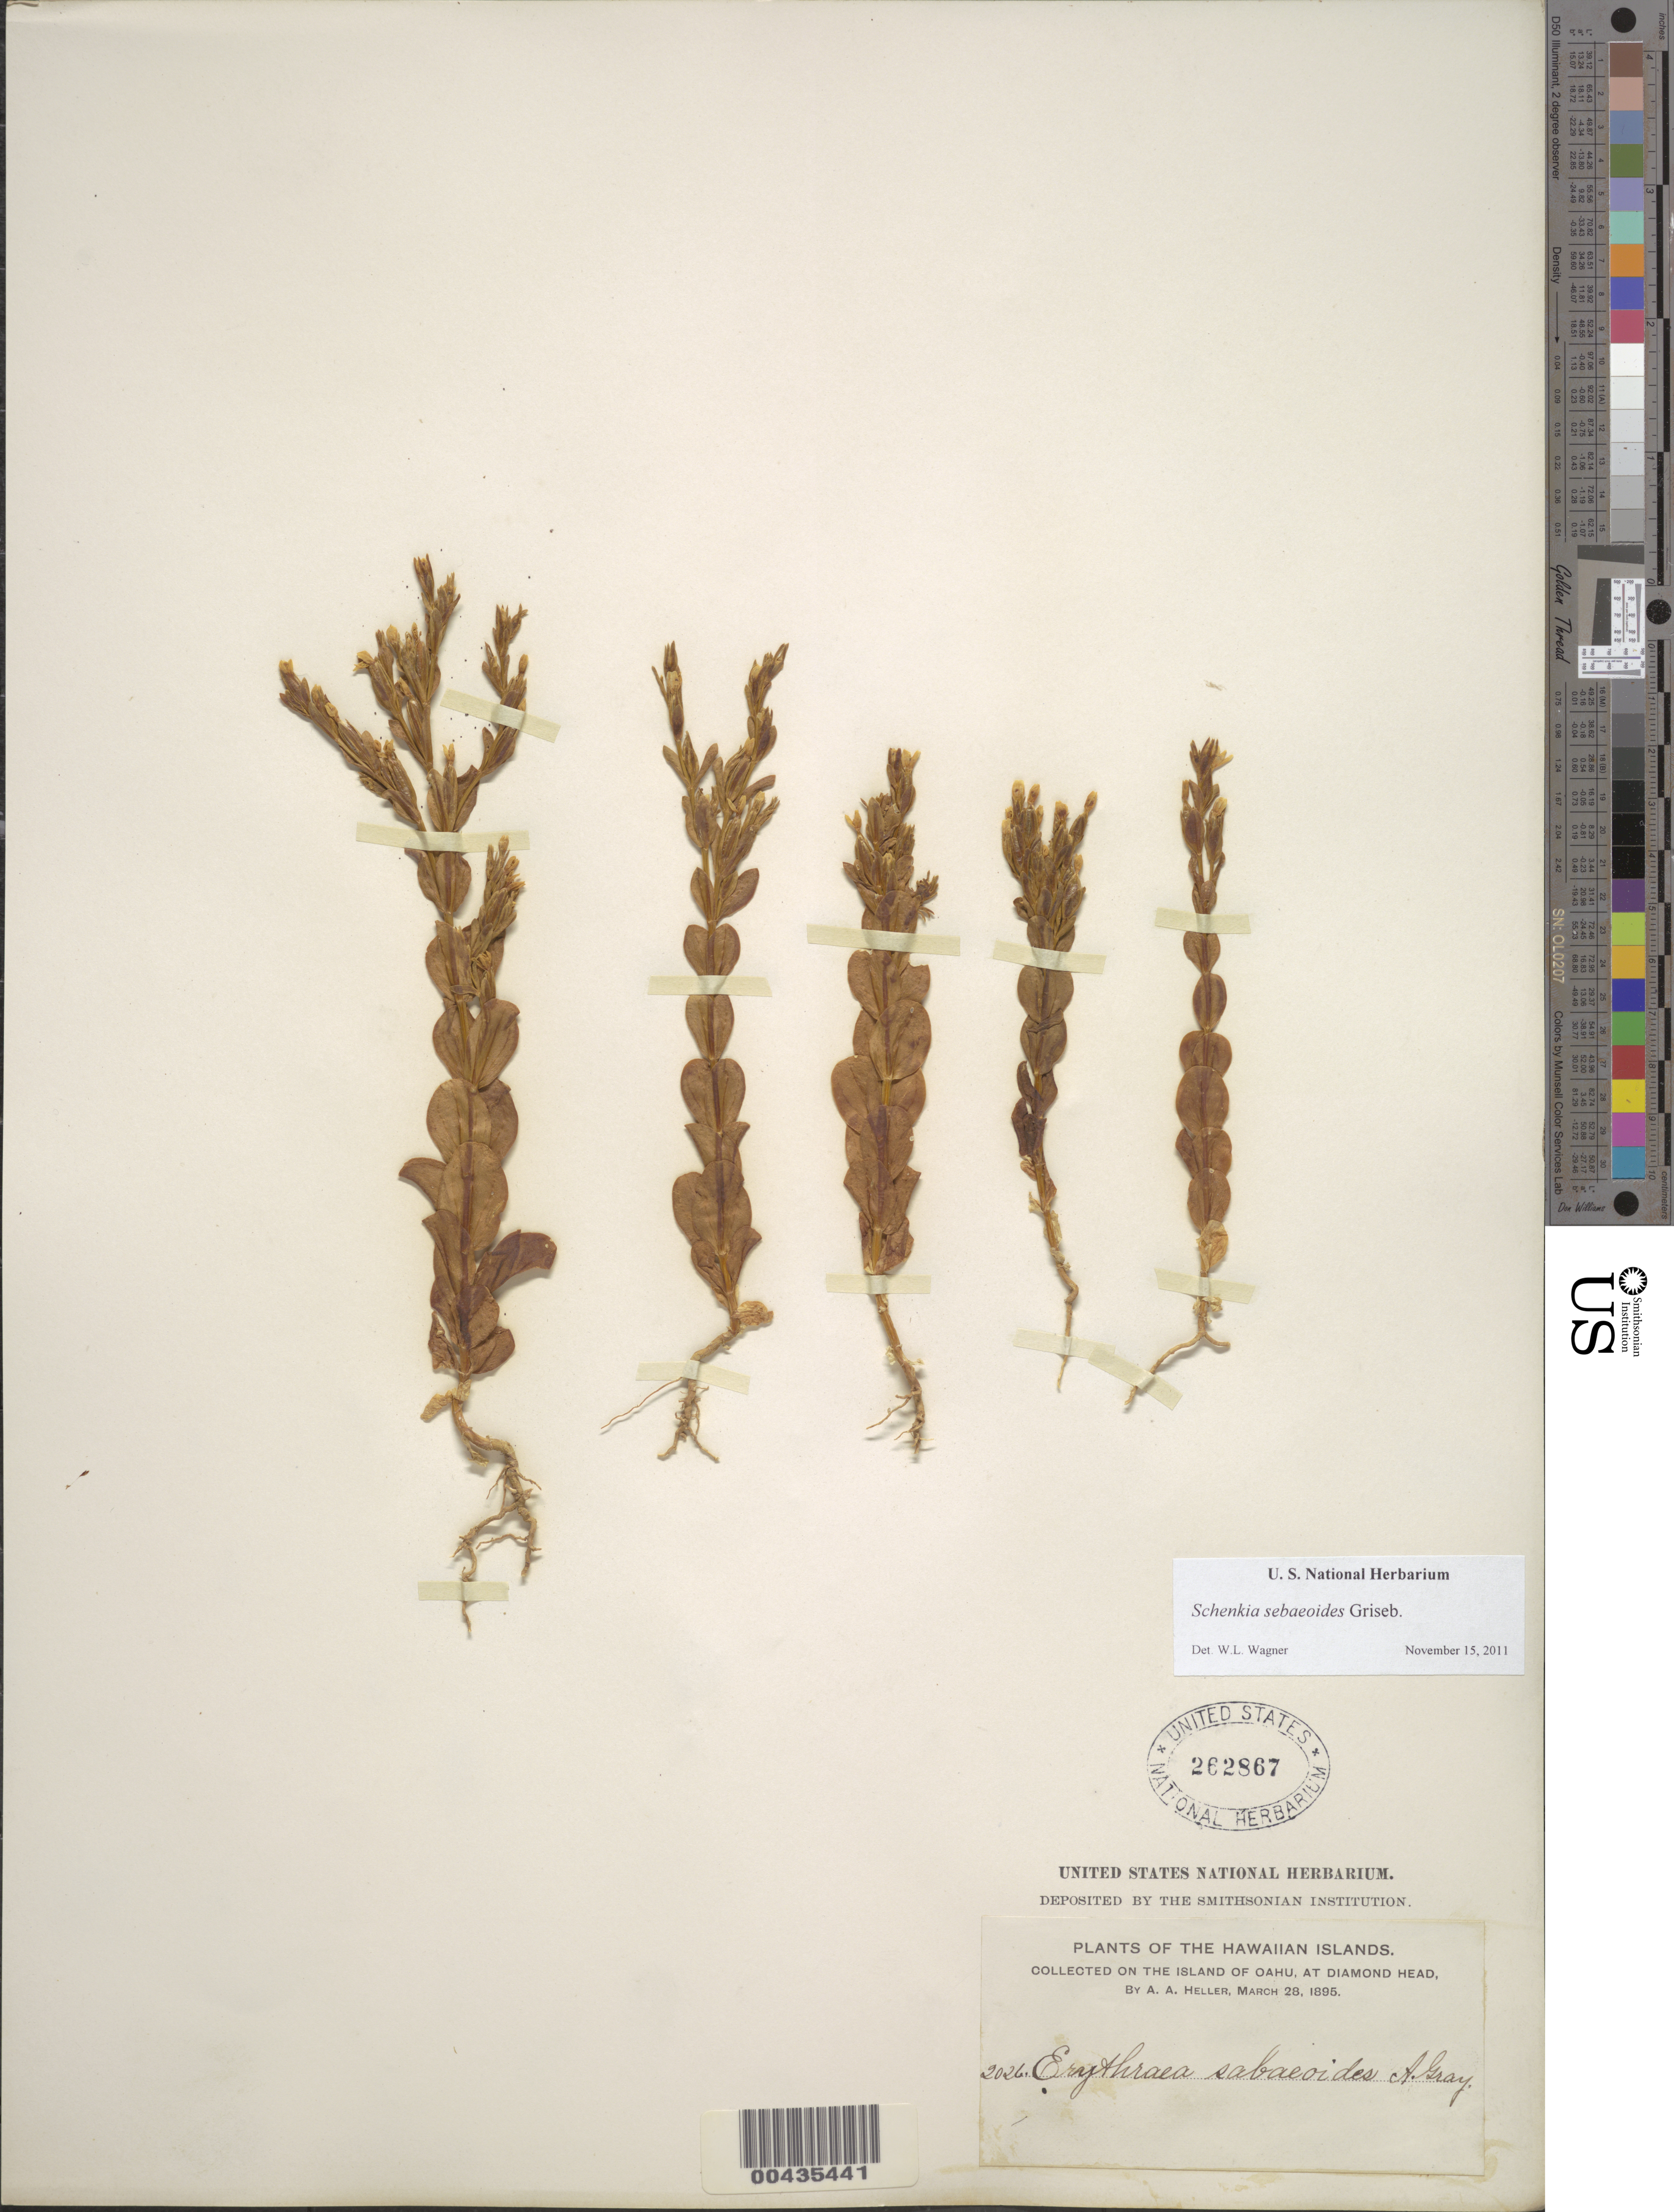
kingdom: Plantae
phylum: Tracheophyta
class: Magnoliopsida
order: Gentianales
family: Gentianaceae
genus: Schenkia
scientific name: Schenkia sebaeoides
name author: (A. Gray) Griseb.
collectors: A. A. Heller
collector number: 2026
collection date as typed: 28 Mar 1895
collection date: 1895-03-28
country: United States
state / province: Hawaii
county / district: Honolulu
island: Oahu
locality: At Diamond Head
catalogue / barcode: US 262867